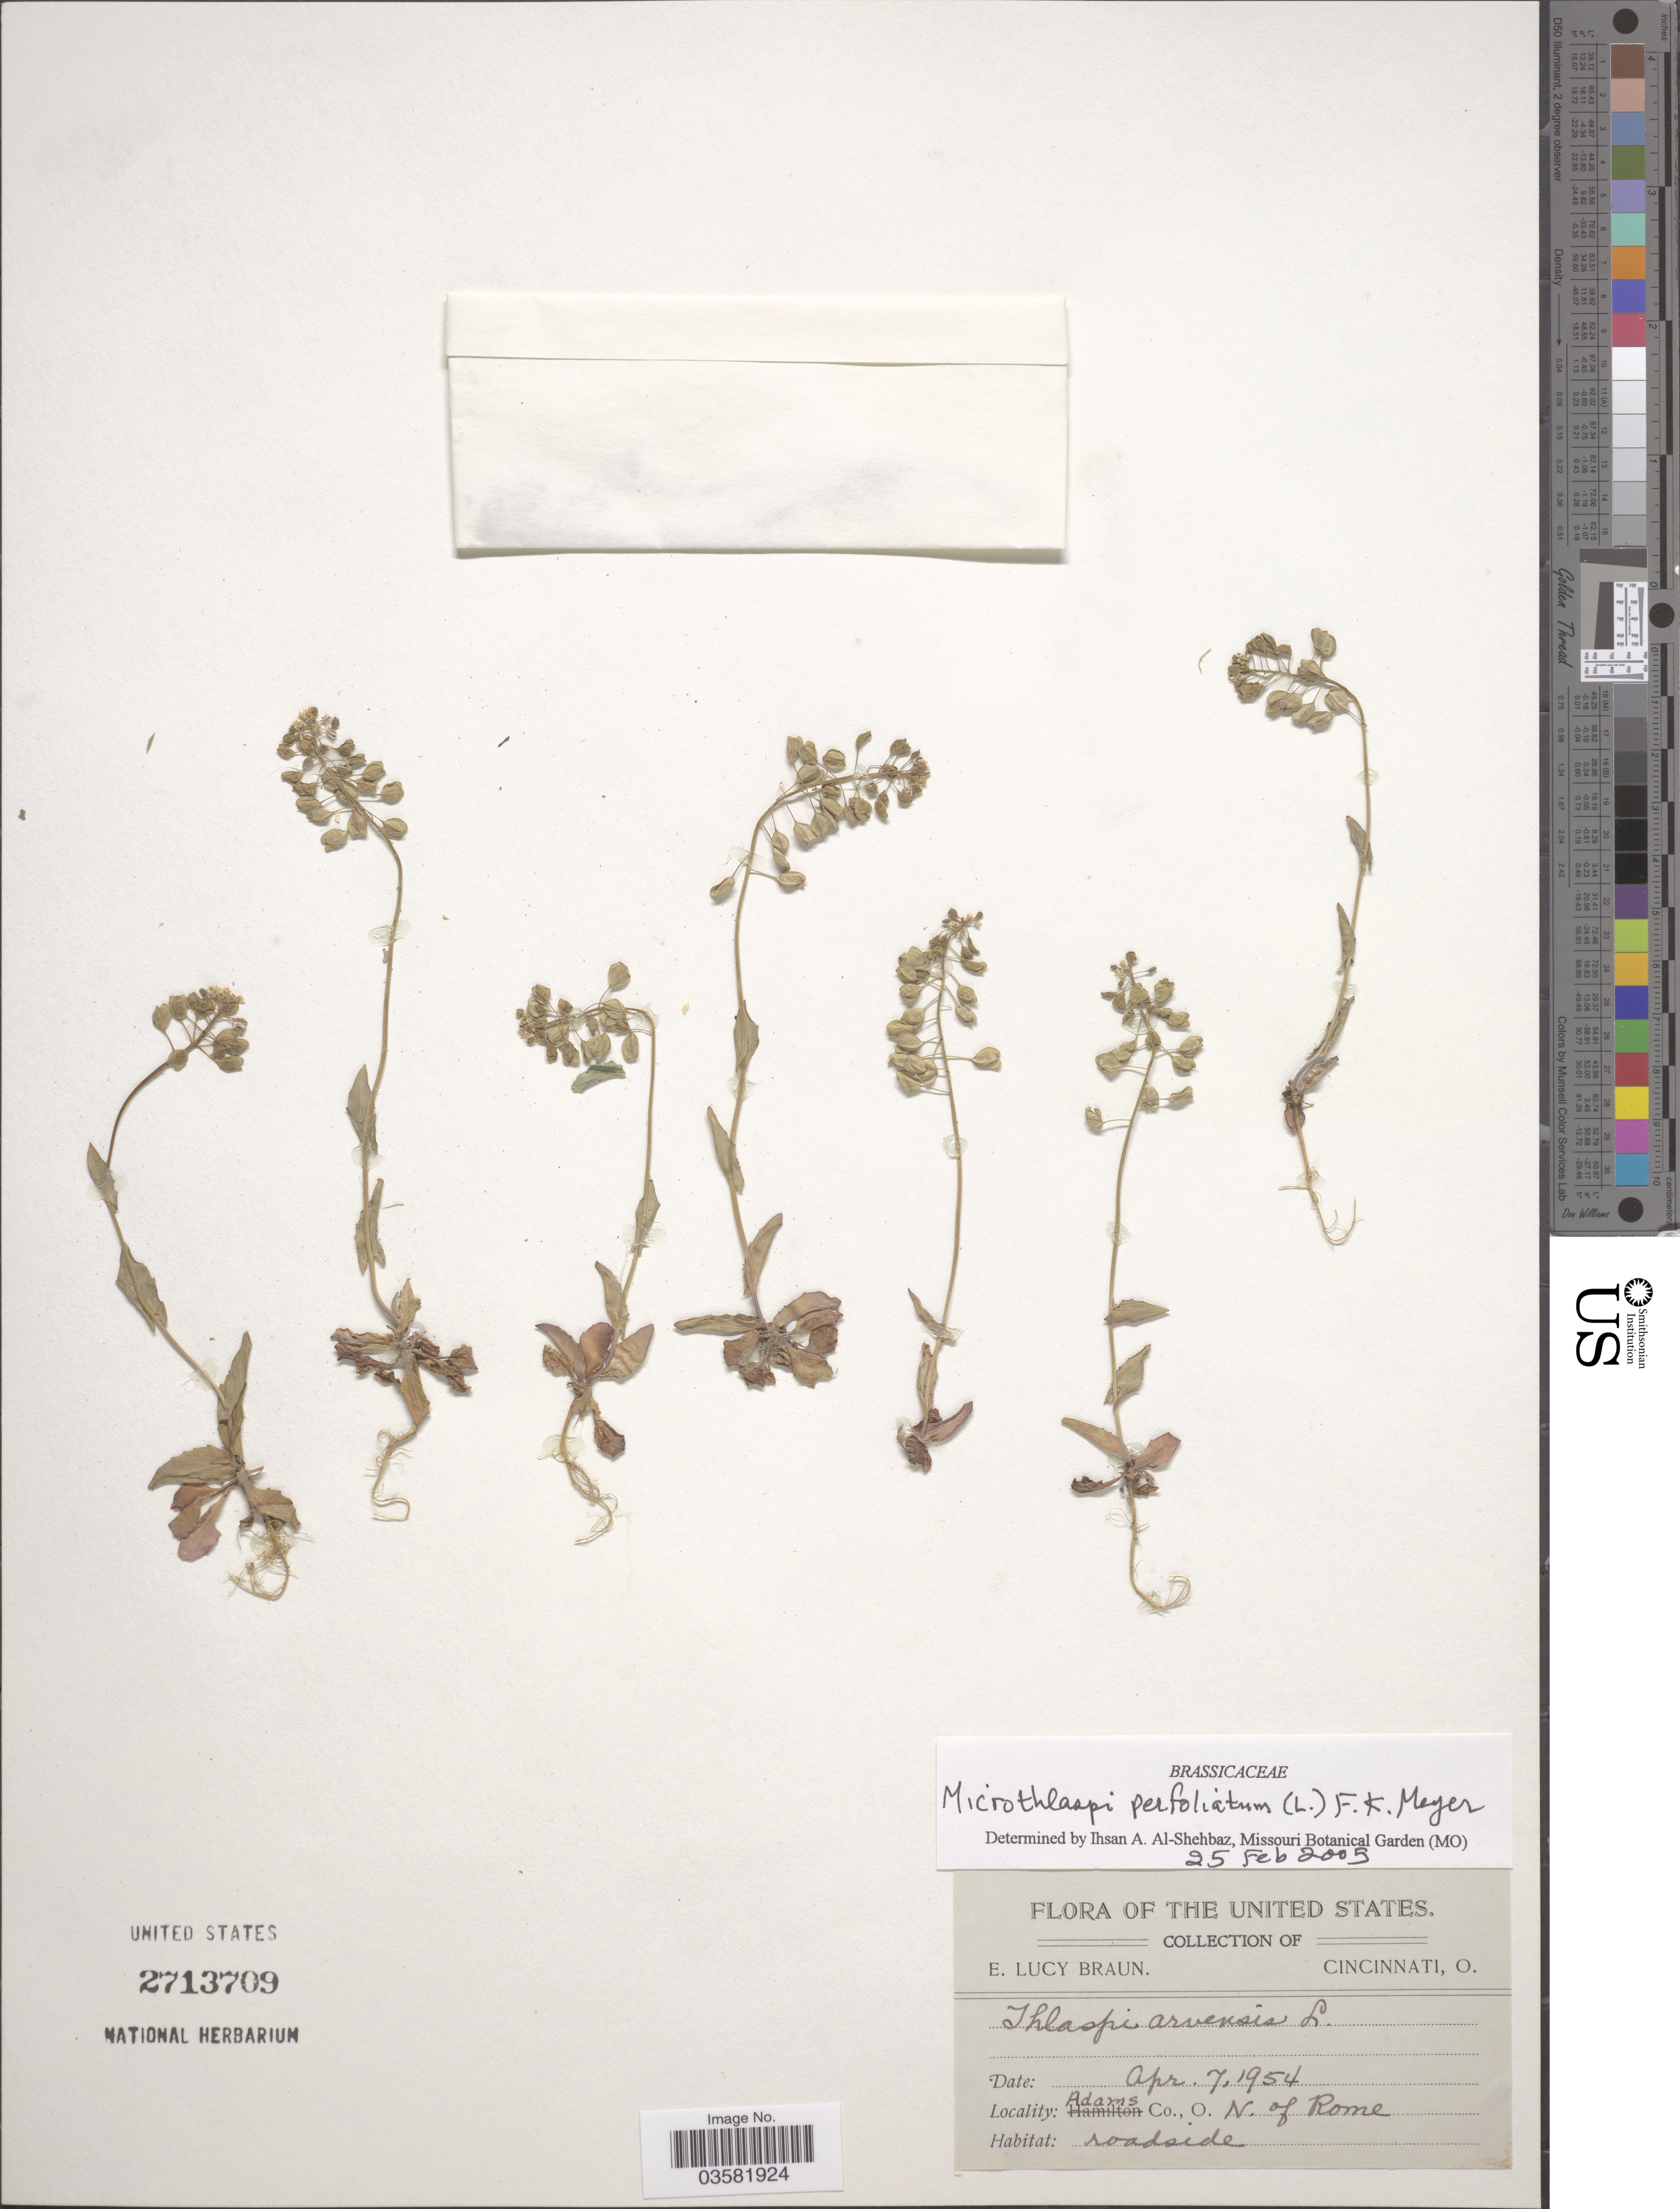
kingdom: Plantae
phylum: Tracheophyta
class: Magnoliopsida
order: Brassicales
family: Brassicaceae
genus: Thlaspi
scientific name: Thlaspi perfoliatum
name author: L.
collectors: E. L. Braun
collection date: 1954-04-07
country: United States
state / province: Ohio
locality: Adams Co. N. of Rome.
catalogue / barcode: US 2713709